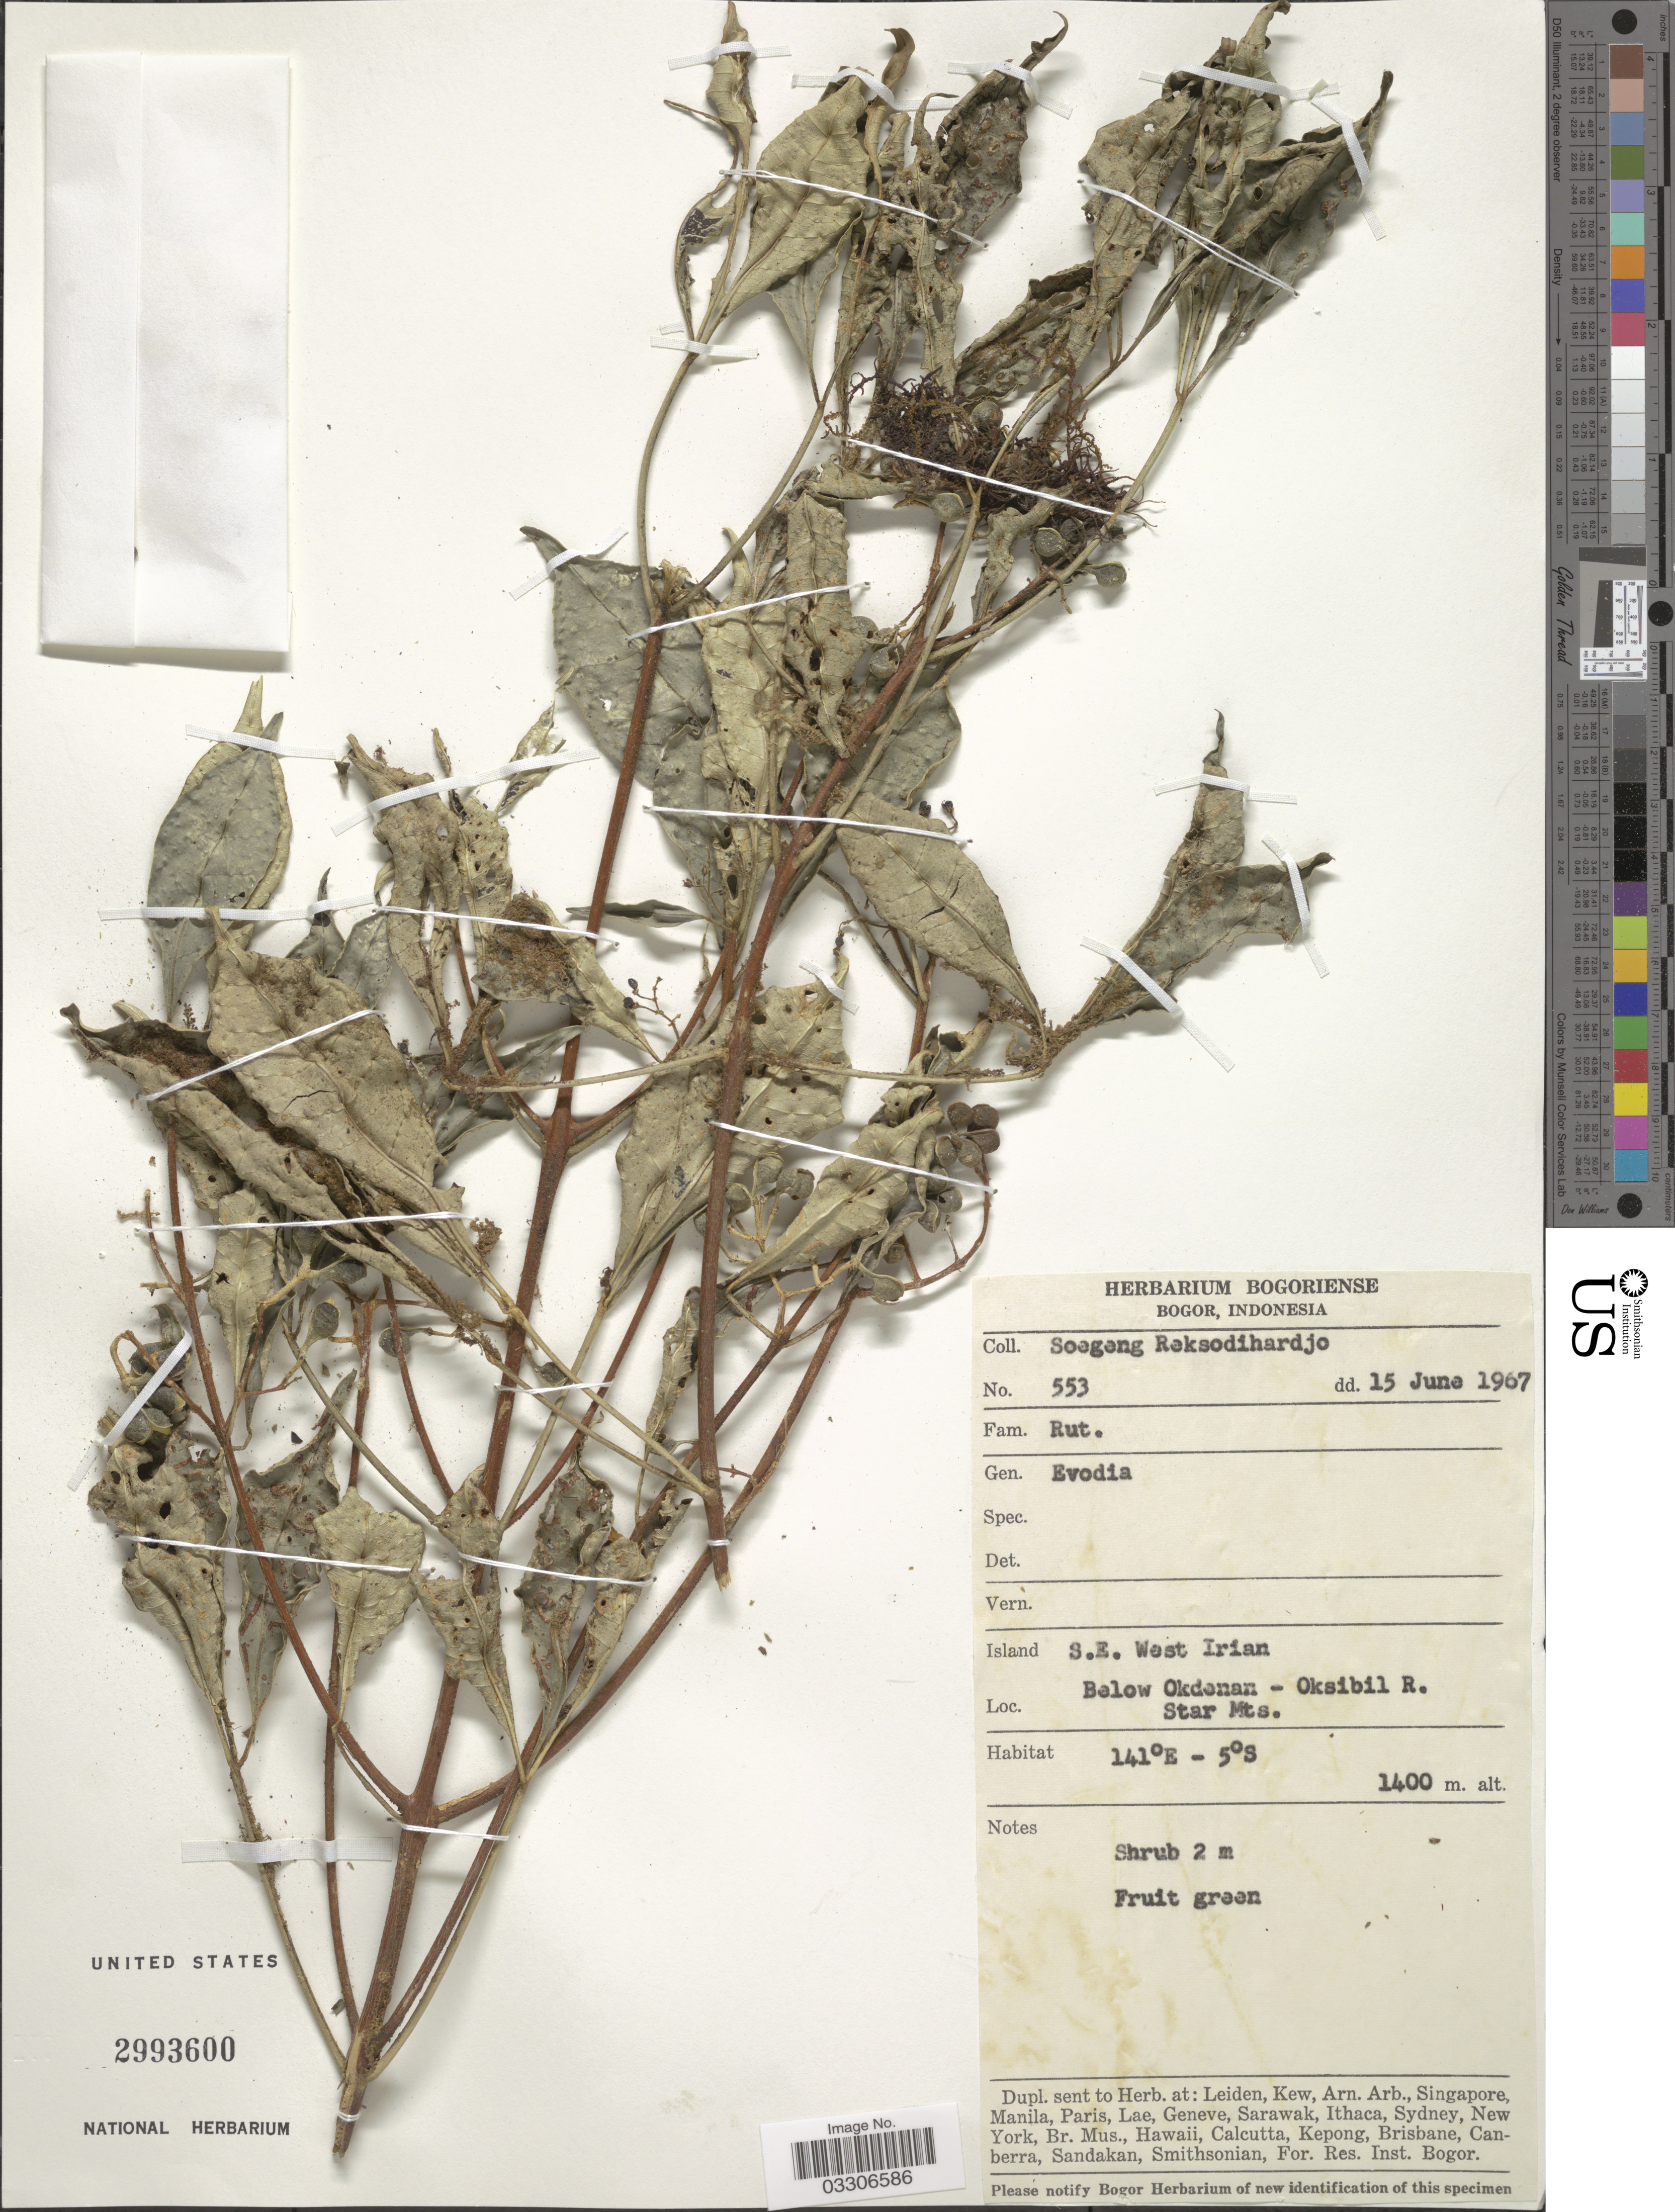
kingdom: Plantae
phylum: Tracheophyta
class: Magnoliopsida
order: Sapindales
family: Rutaceae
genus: Melicope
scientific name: Melicope sp.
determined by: Strong, Mark T., (BOT), Smithsonian Institution - National Museum of Natural History (UNITED STATES)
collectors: S. Reksodihardjo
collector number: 553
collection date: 1967-06-15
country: Indonesia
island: New Guinea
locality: Island S.E. West Irian. Below Okdenan- Oksibil R. Star Mts.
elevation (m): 1400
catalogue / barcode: US 2993600